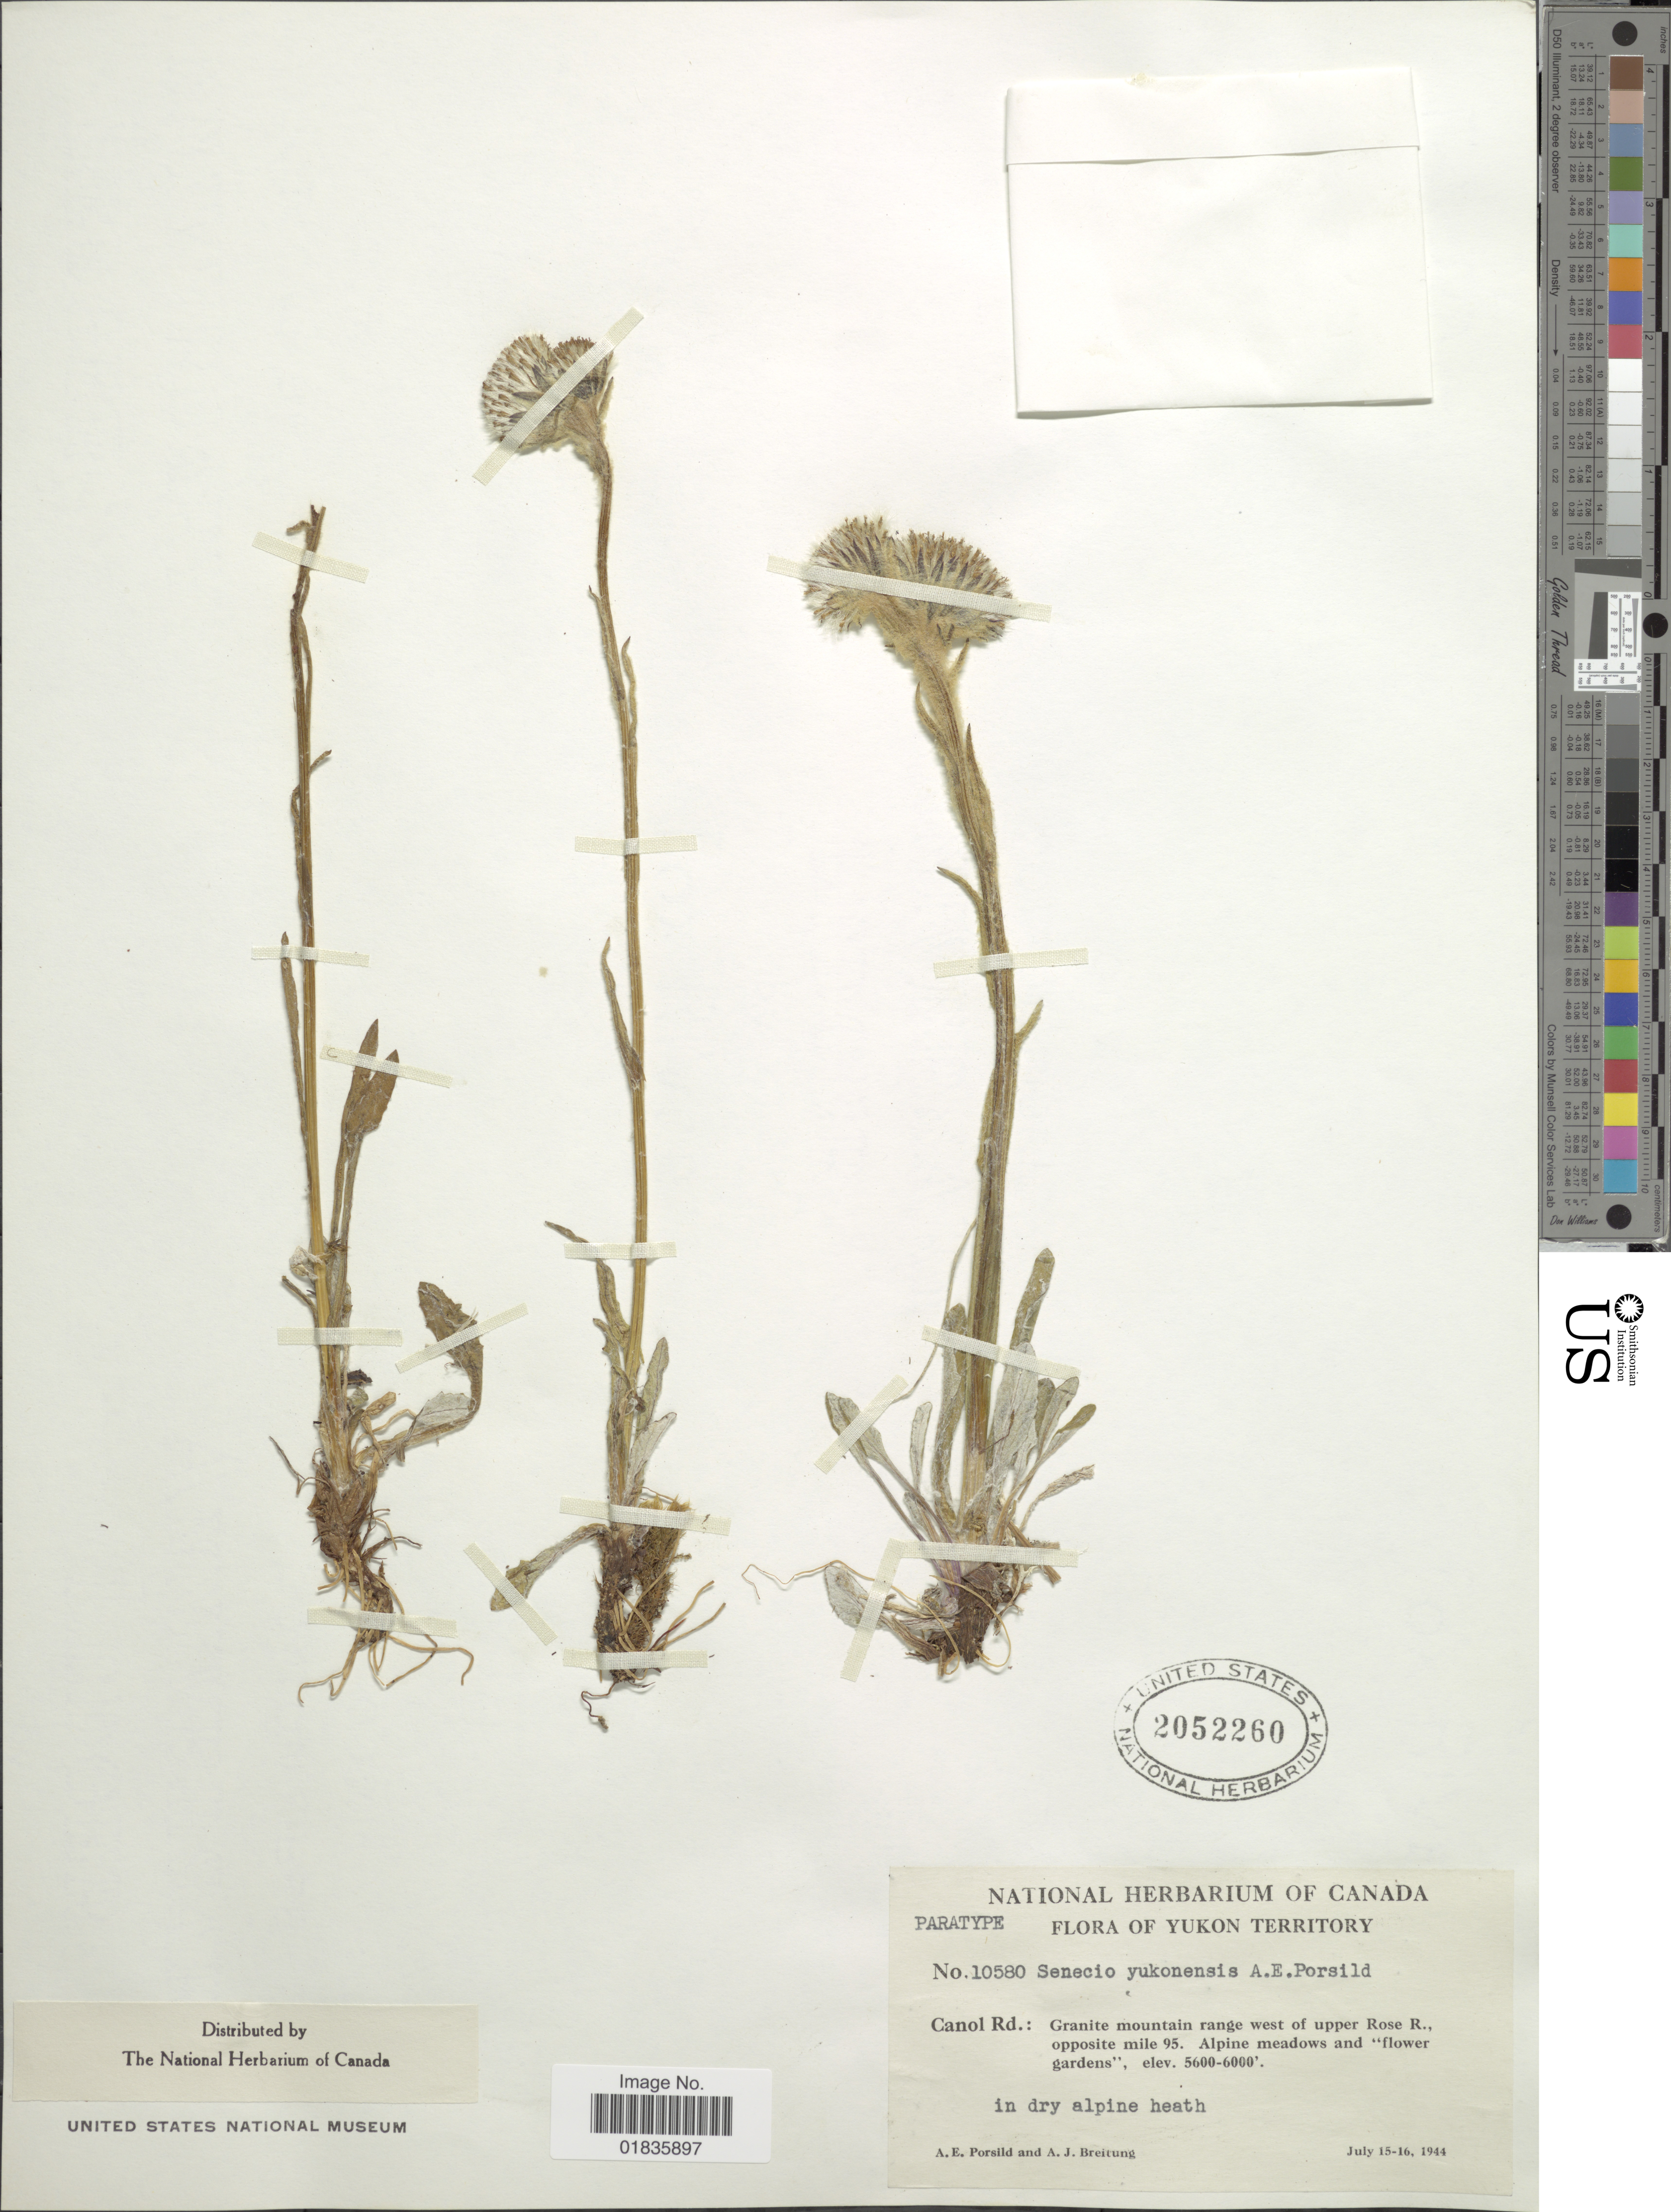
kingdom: Plantae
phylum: Tracheophyta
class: Magnoliopsida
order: Asterales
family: Asteraceae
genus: Tephroseris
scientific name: Tephroseris yukonensis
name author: (A.E. Porsild) Holub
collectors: A. E. Porsild & A. Breitung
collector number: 10580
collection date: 1944-07-15/1944-07-16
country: Canada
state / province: Yukon Territory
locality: Canol Rd.: granite mountain range west of upper Rose R., opposite mile 95, alpine meadows and "flower"gardens.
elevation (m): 1707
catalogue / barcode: US 2052260